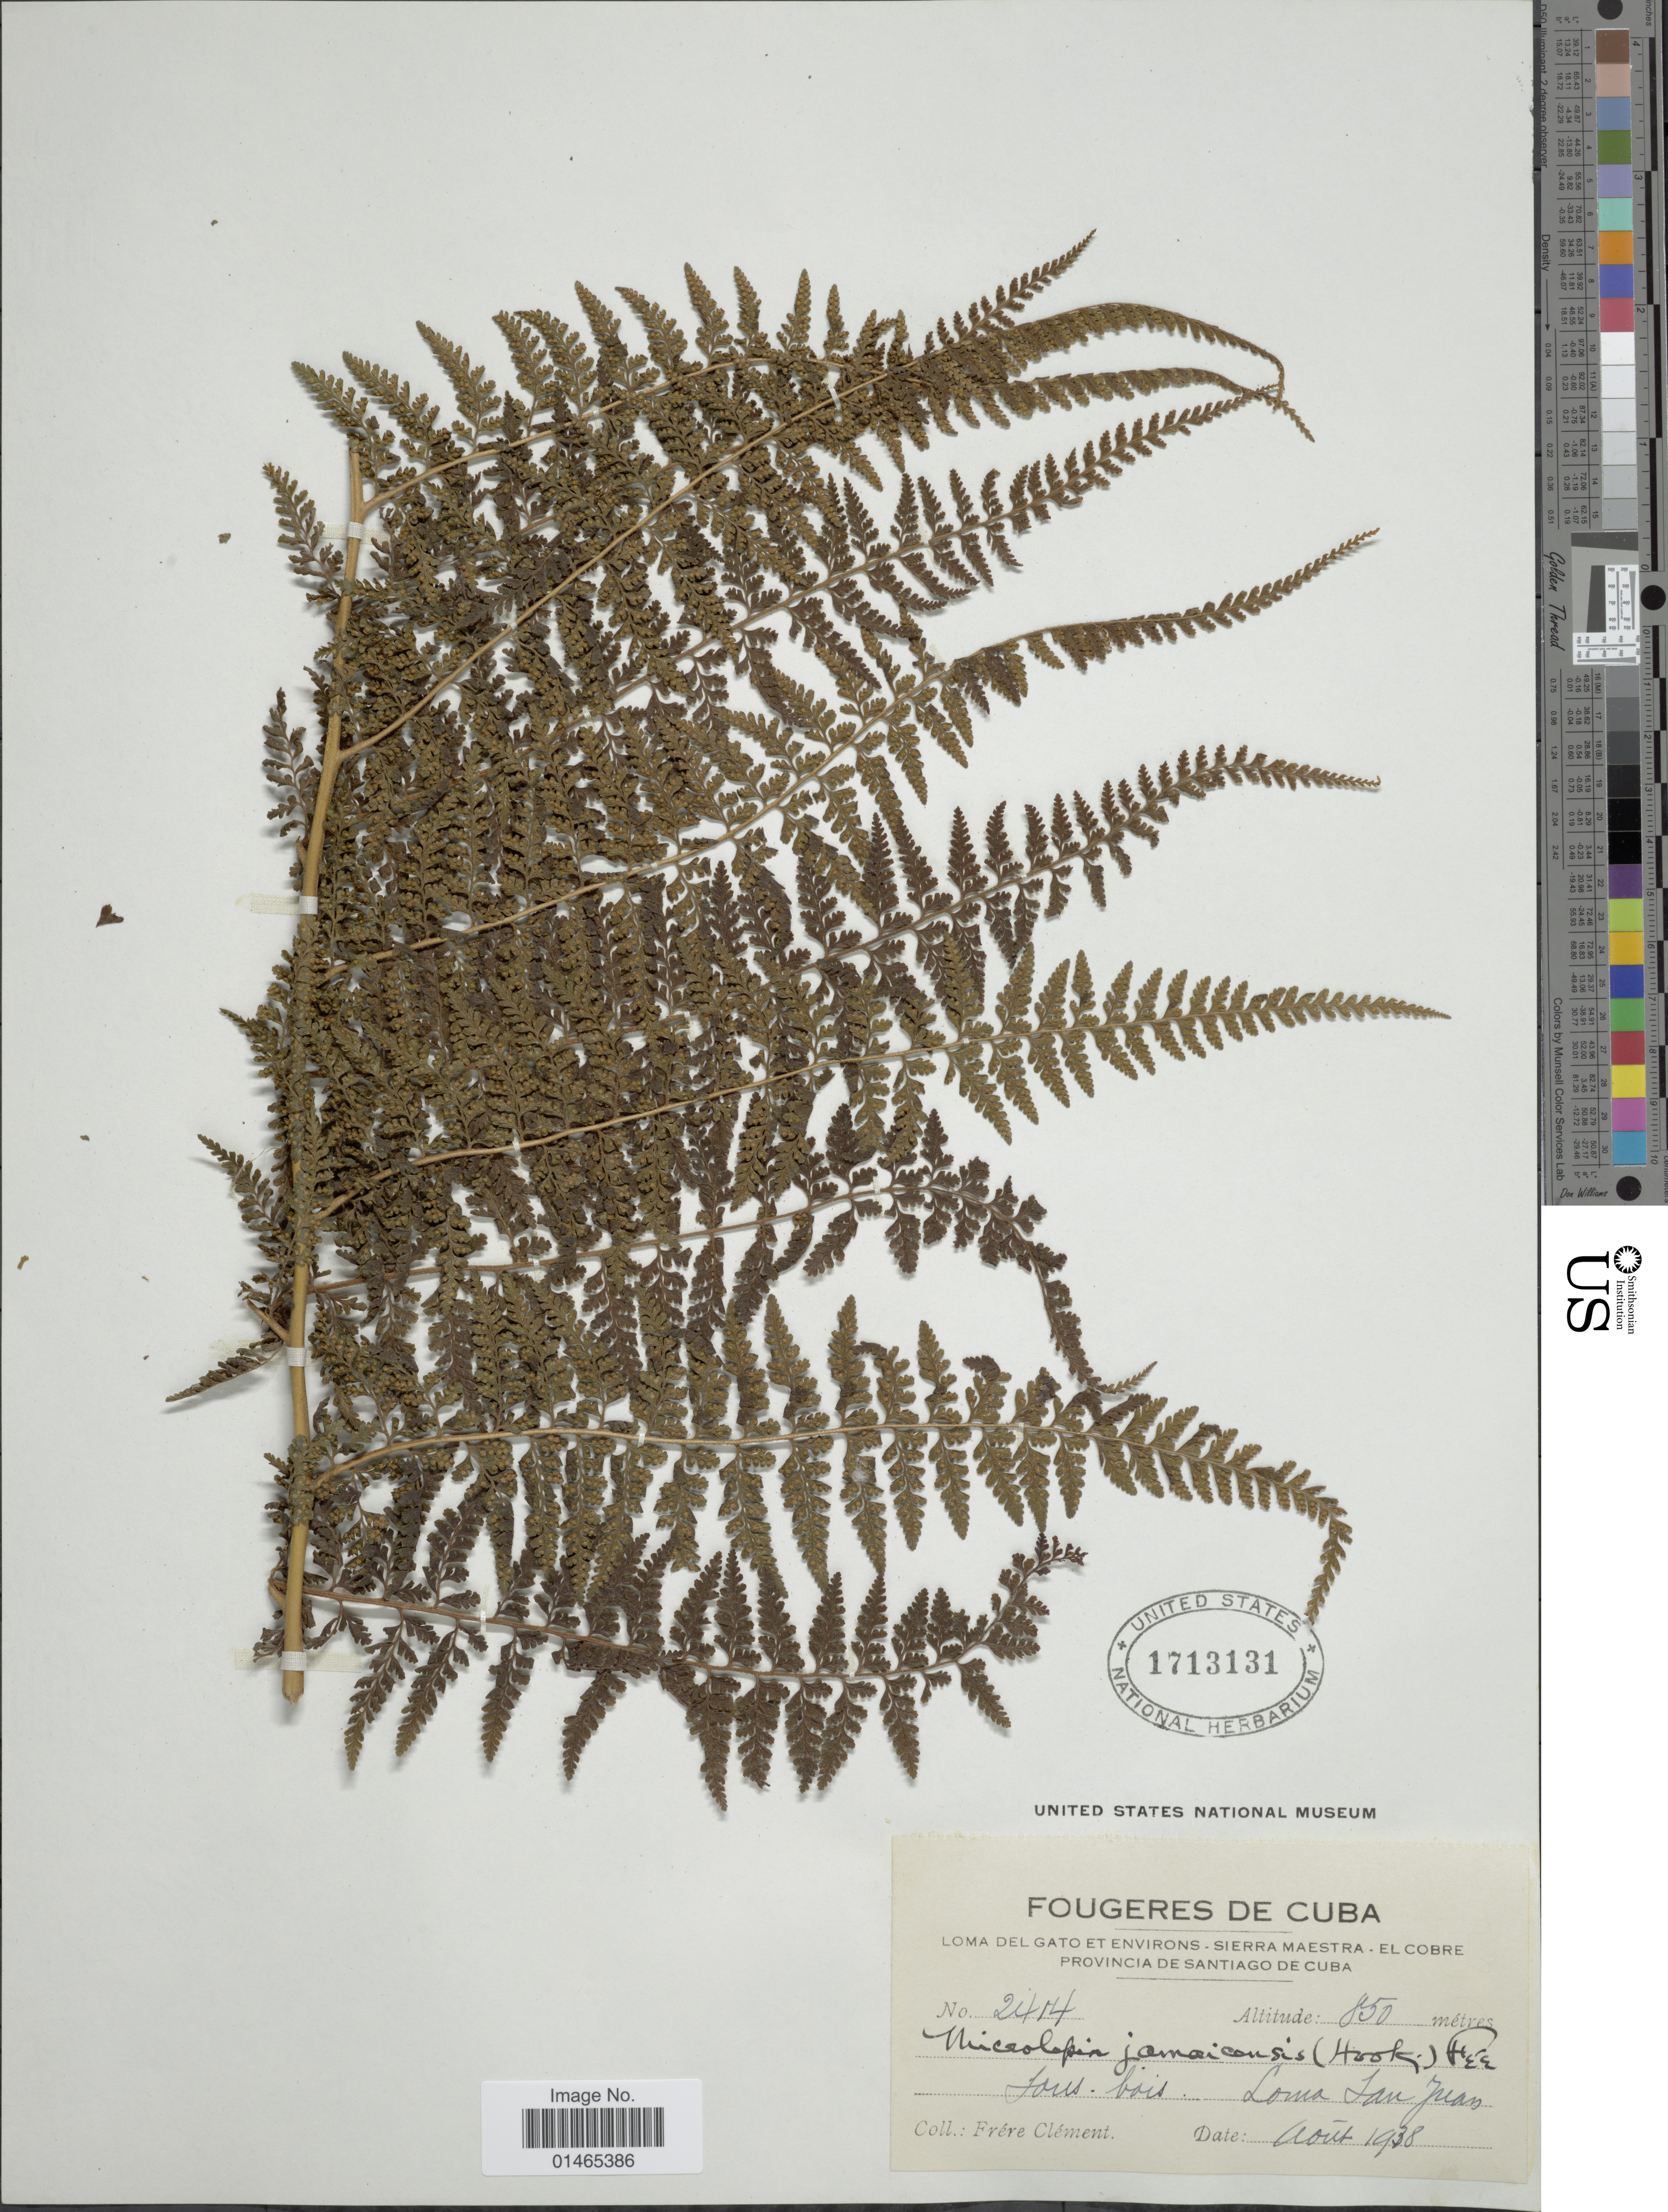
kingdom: Plantae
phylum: Tracheophyta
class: Polypodiopsida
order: Polypodiales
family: Dennstaedtiaceae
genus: Microlepia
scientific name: Microlepia jamaicensis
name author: (Hook.) Fée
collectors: B. Clement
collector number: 2414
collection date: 1938-08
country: Cuba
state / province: Santiago de Cuba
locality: Loma del Gato et environs, Sierra Maestra, El Cobre, Loma San Juan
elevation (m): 850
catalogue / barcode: US 1713131